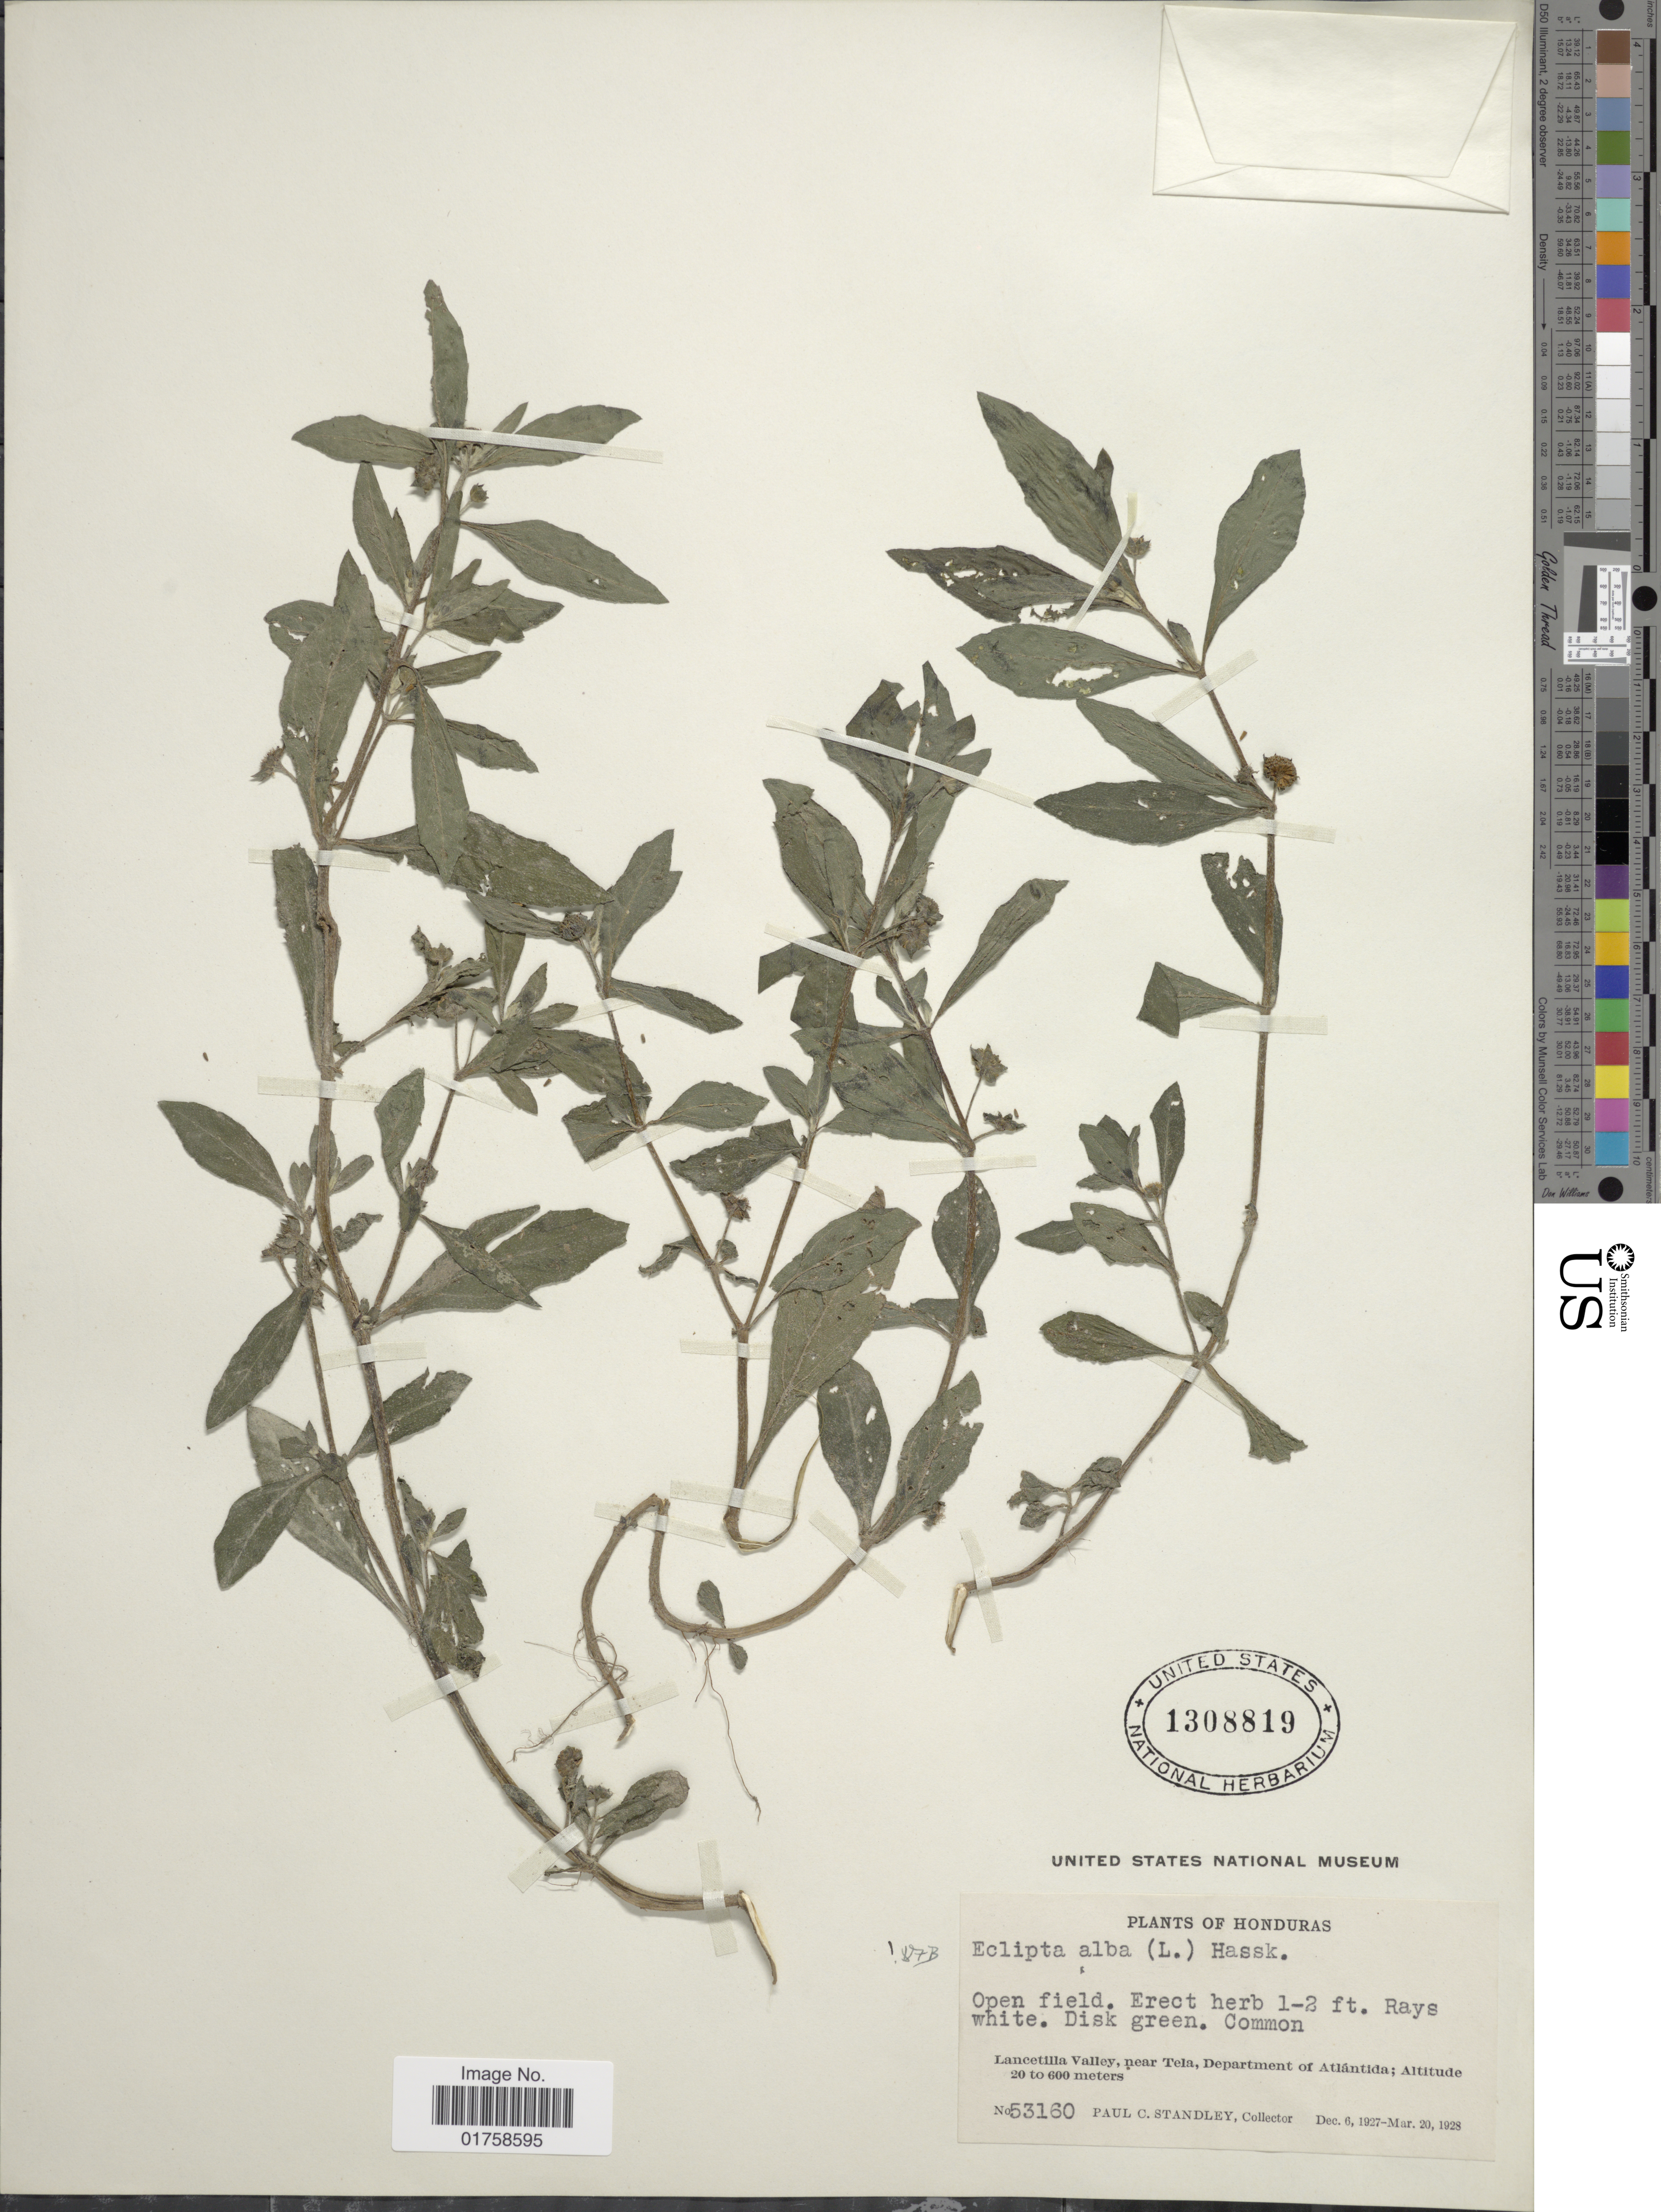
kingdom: Plantae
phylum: Tracheophyta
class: Magnoliopsida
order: Asterales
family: Asteraceae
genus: Eclipta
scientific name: Eclipta alba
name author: (L.) Hassk.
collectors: P. C. Standley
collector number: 53160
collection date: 1927-12-06/1928-03-20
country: Honduras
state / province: Atlántida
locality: Honduras. Open field. Lancetilla Valley, near Tela, Department of Atlantida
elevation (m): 20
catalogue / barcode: US 1308819